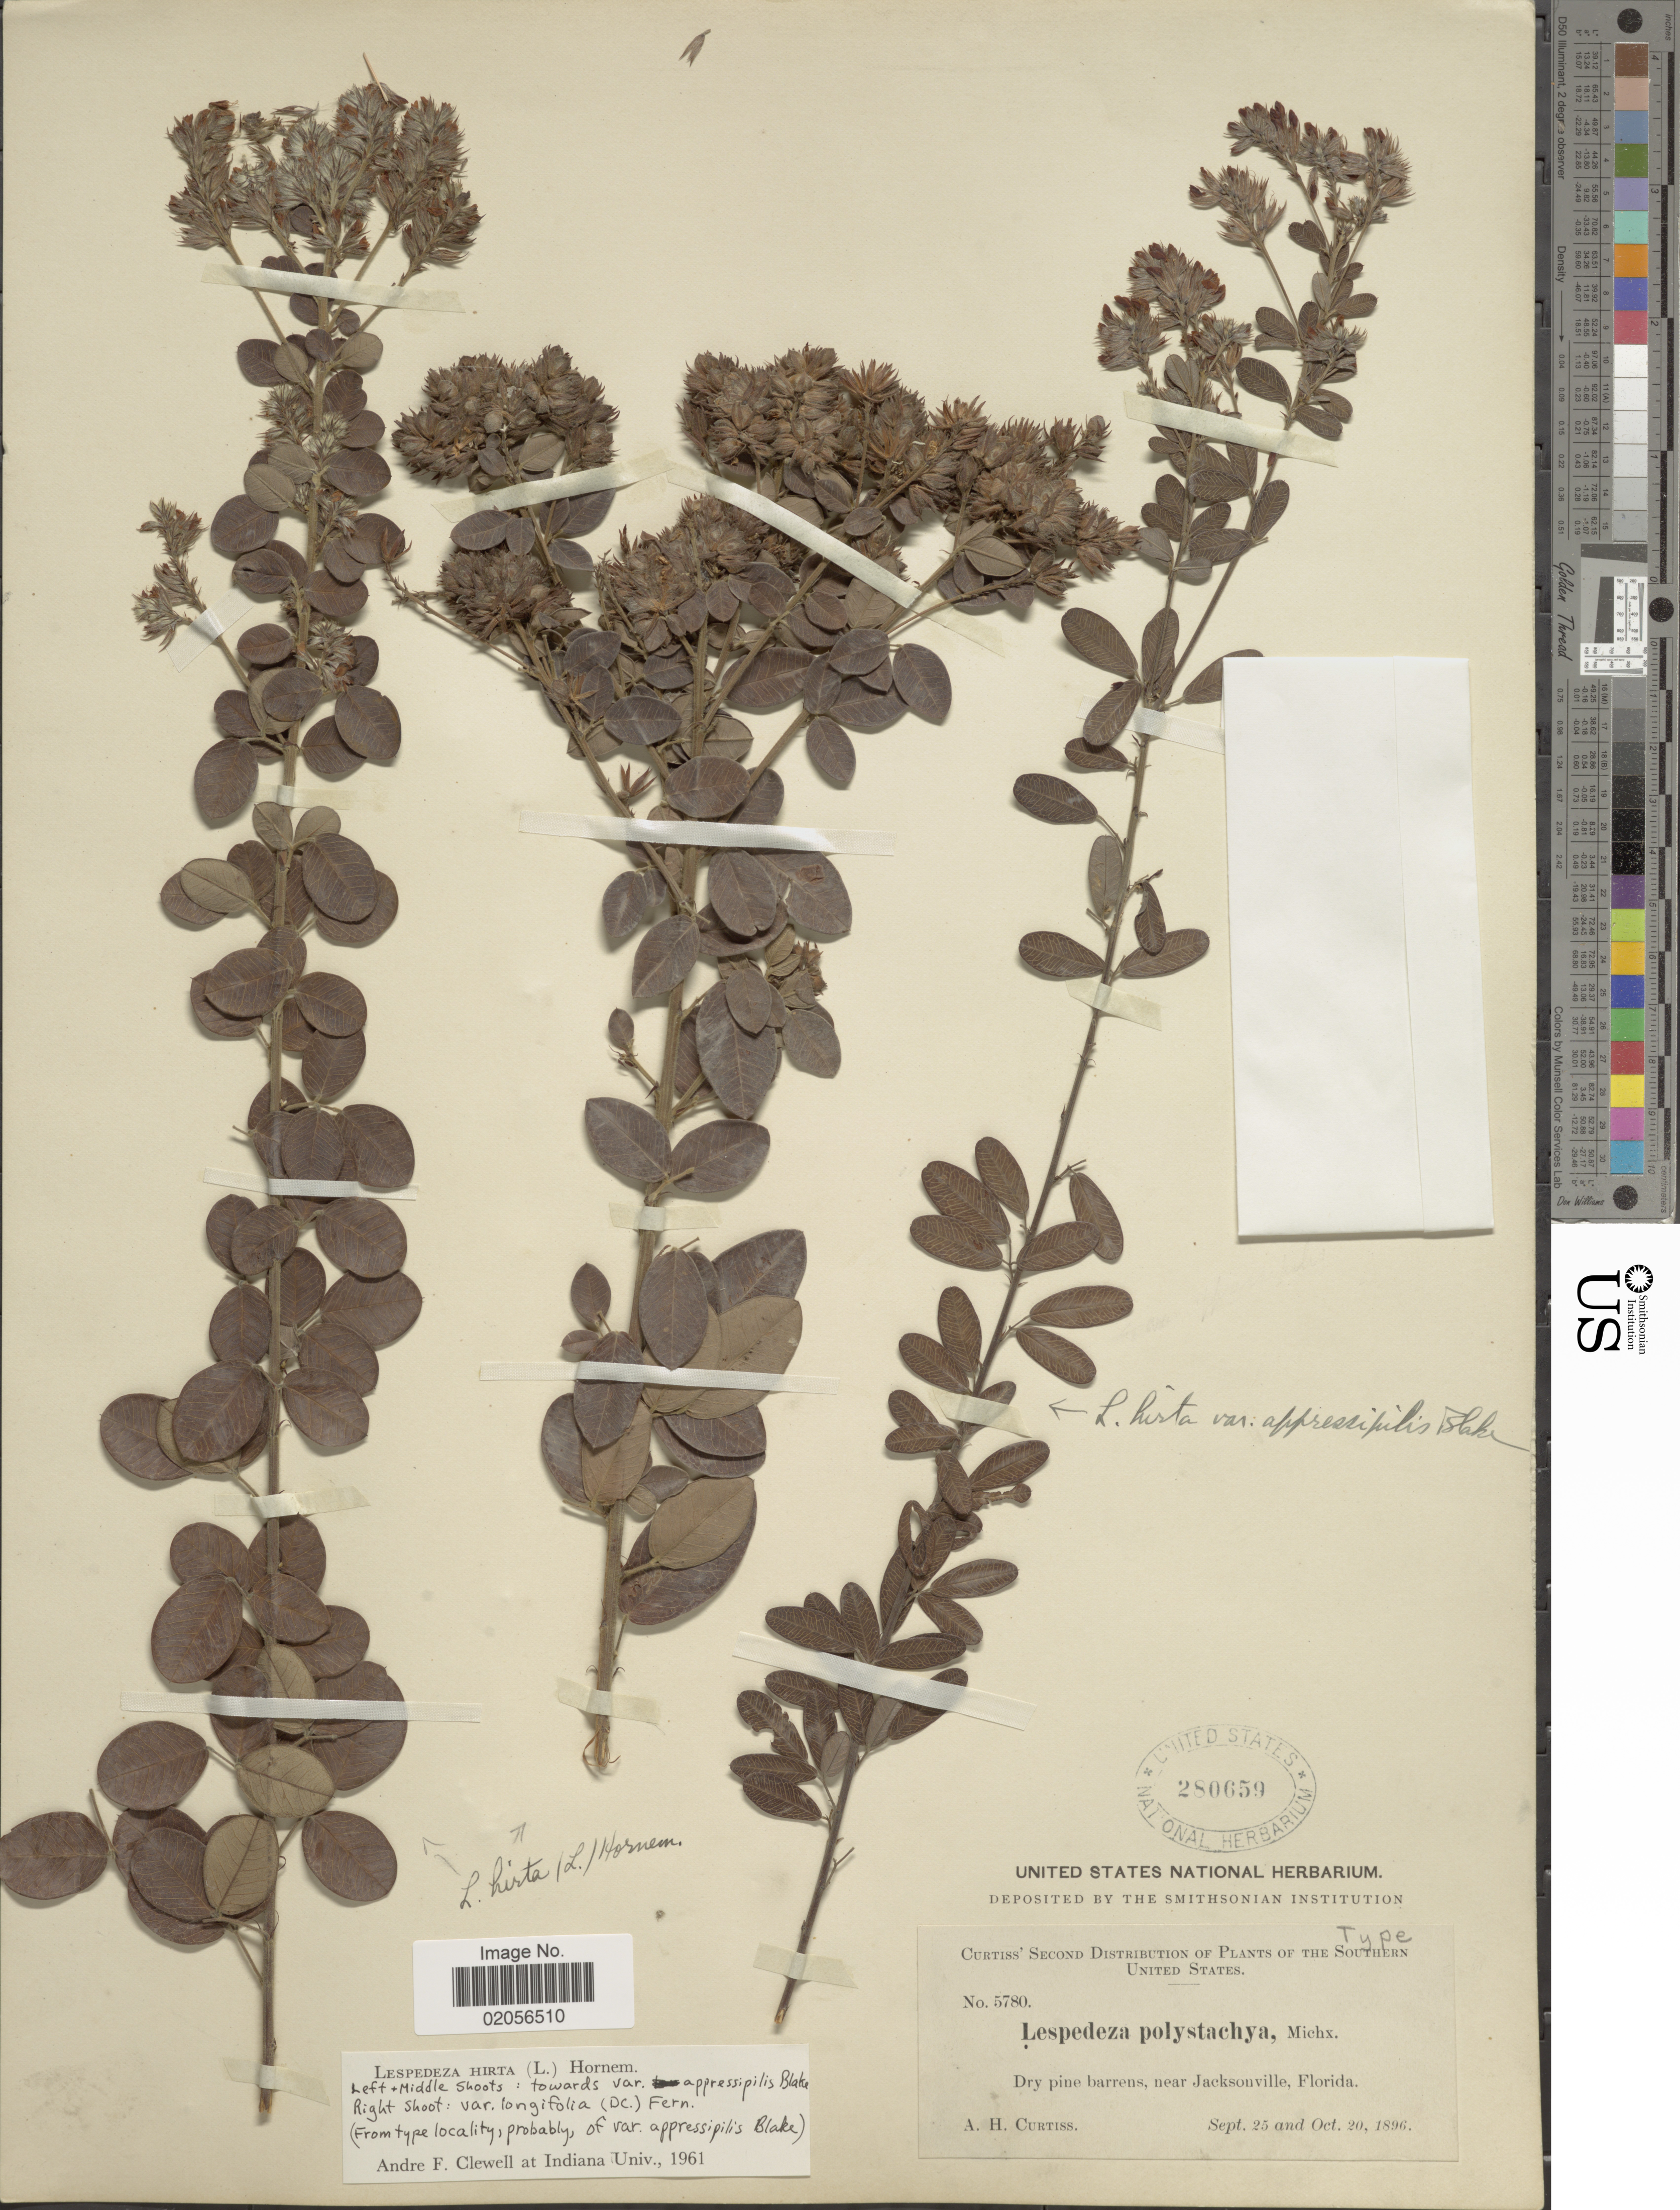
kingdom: Plantae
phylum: Tracheophyta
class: Magnoliopsida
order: Fabales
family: Fabaceae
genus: Lespedeza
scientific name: Lespedeza hirta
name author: (L.) Hornem.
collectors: A. H. Curtiss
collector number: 5780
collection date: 1896-09-25/1896-10-20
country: United States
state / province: Florida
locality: The Southern United States, Dry pine barrens, near Jacksonville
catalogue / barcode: US 280659